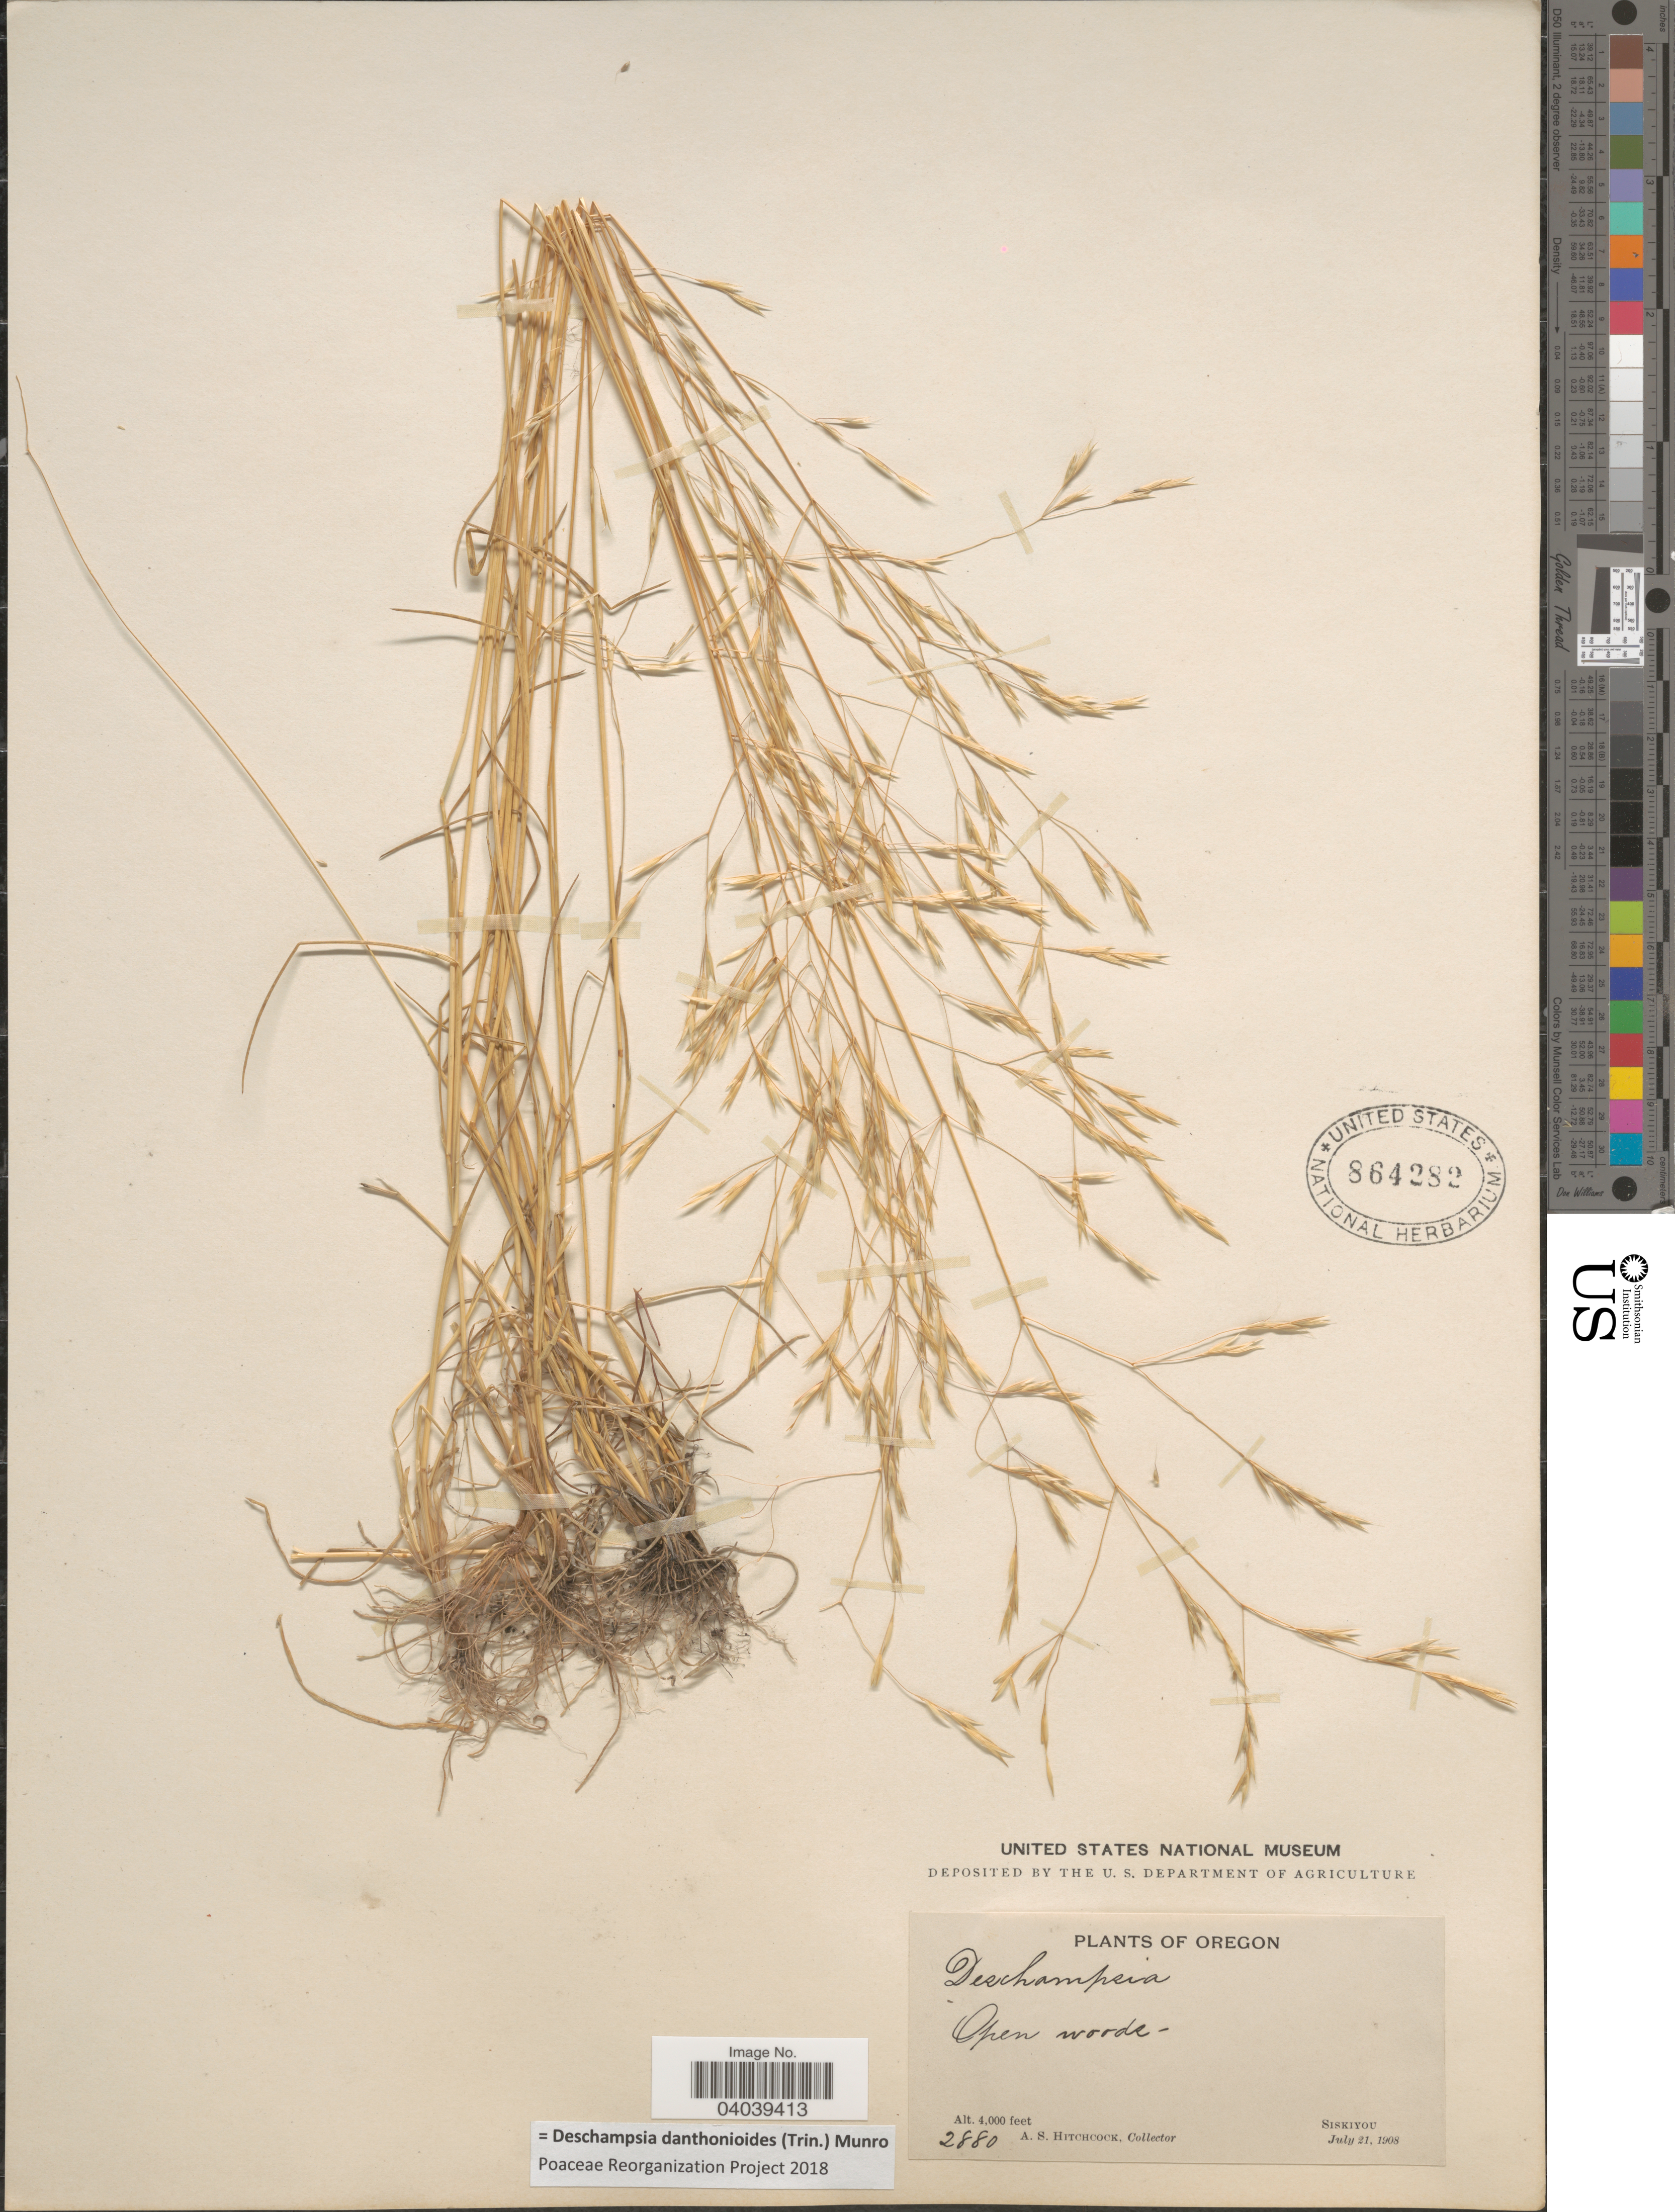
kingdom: Plantae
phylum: Tracheophyta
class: Liliopsida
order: Poales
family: Poaceae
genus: Deschampsia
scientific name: Deschampsia danthonioides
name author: (Trin.) Munro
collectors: A. S. Hitchcock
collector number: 2880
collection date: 1908-07-21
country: United States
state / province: Oregon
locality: Siskiyou.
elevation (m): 1219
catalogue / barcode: US 864282